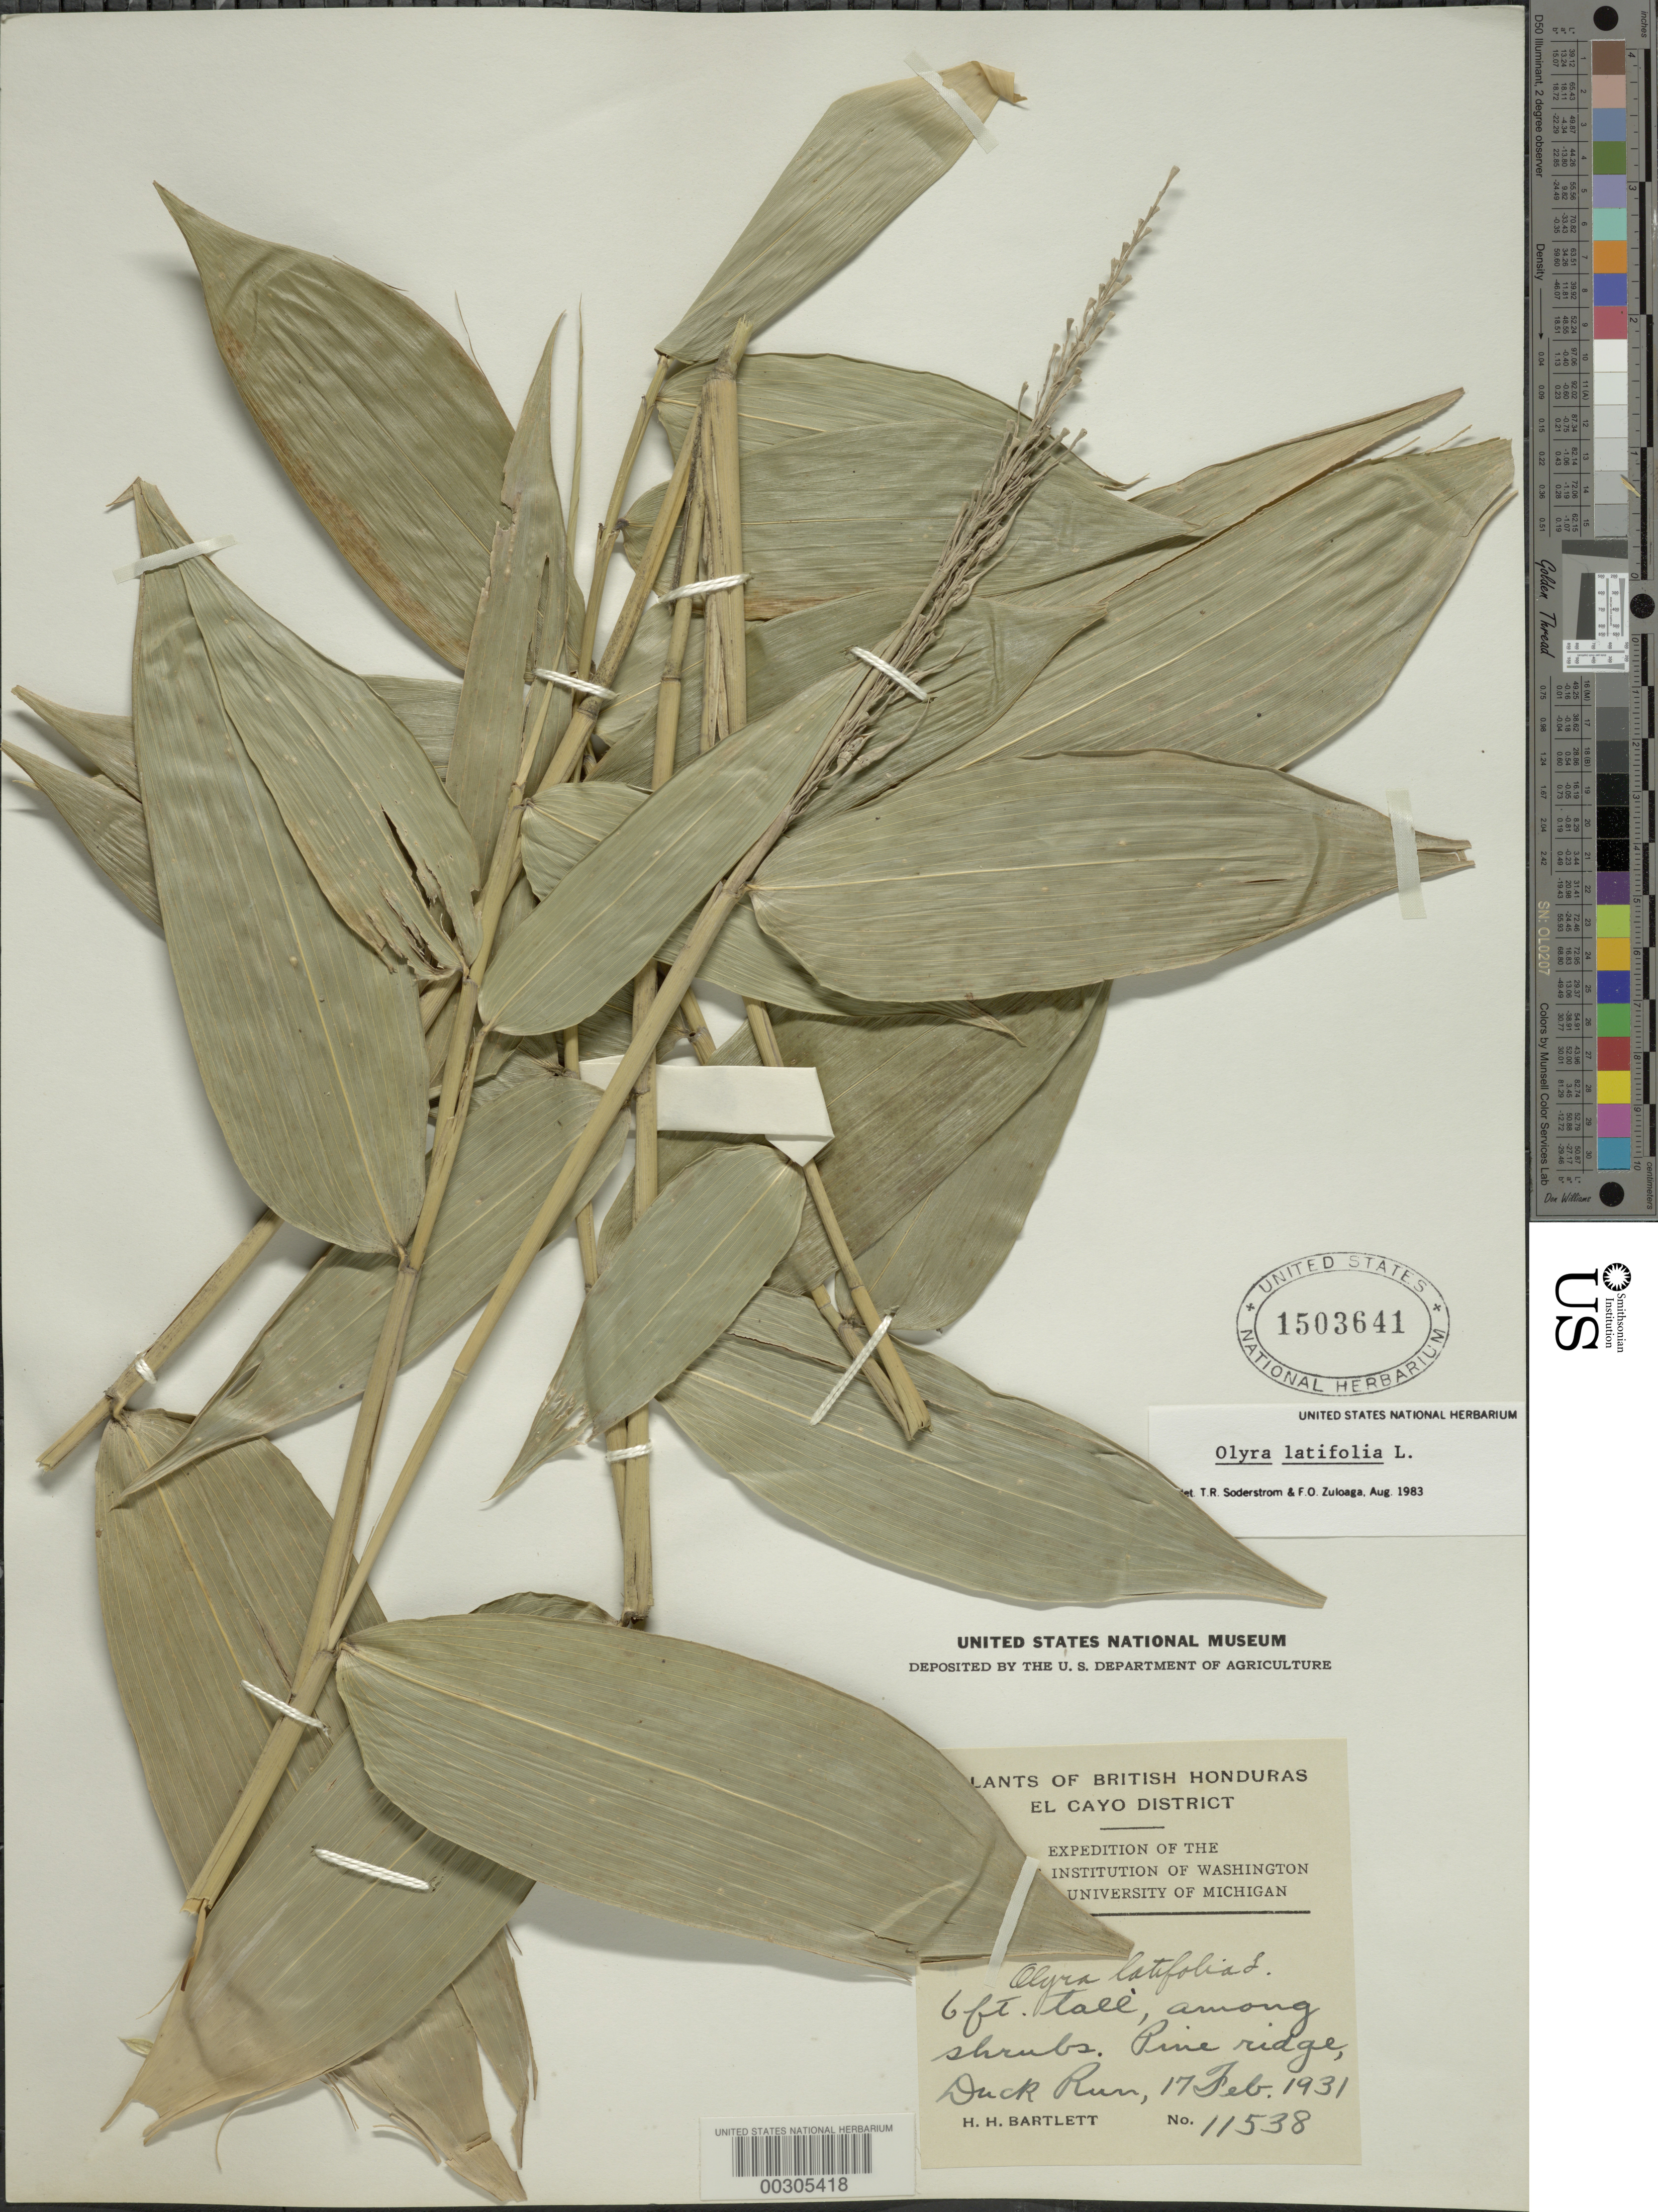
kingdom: Plantae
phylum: Tracheophyta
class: Liliopsida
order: Poales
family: Poaceae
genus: Olyra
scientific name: Olyra latifolia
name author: L.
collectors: H. H. Bartlett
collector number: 11538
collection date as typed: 17 Feb 1931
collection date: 1931-02-17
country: Belize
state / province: Cayo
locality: Duck Run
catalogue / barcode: US 1503641